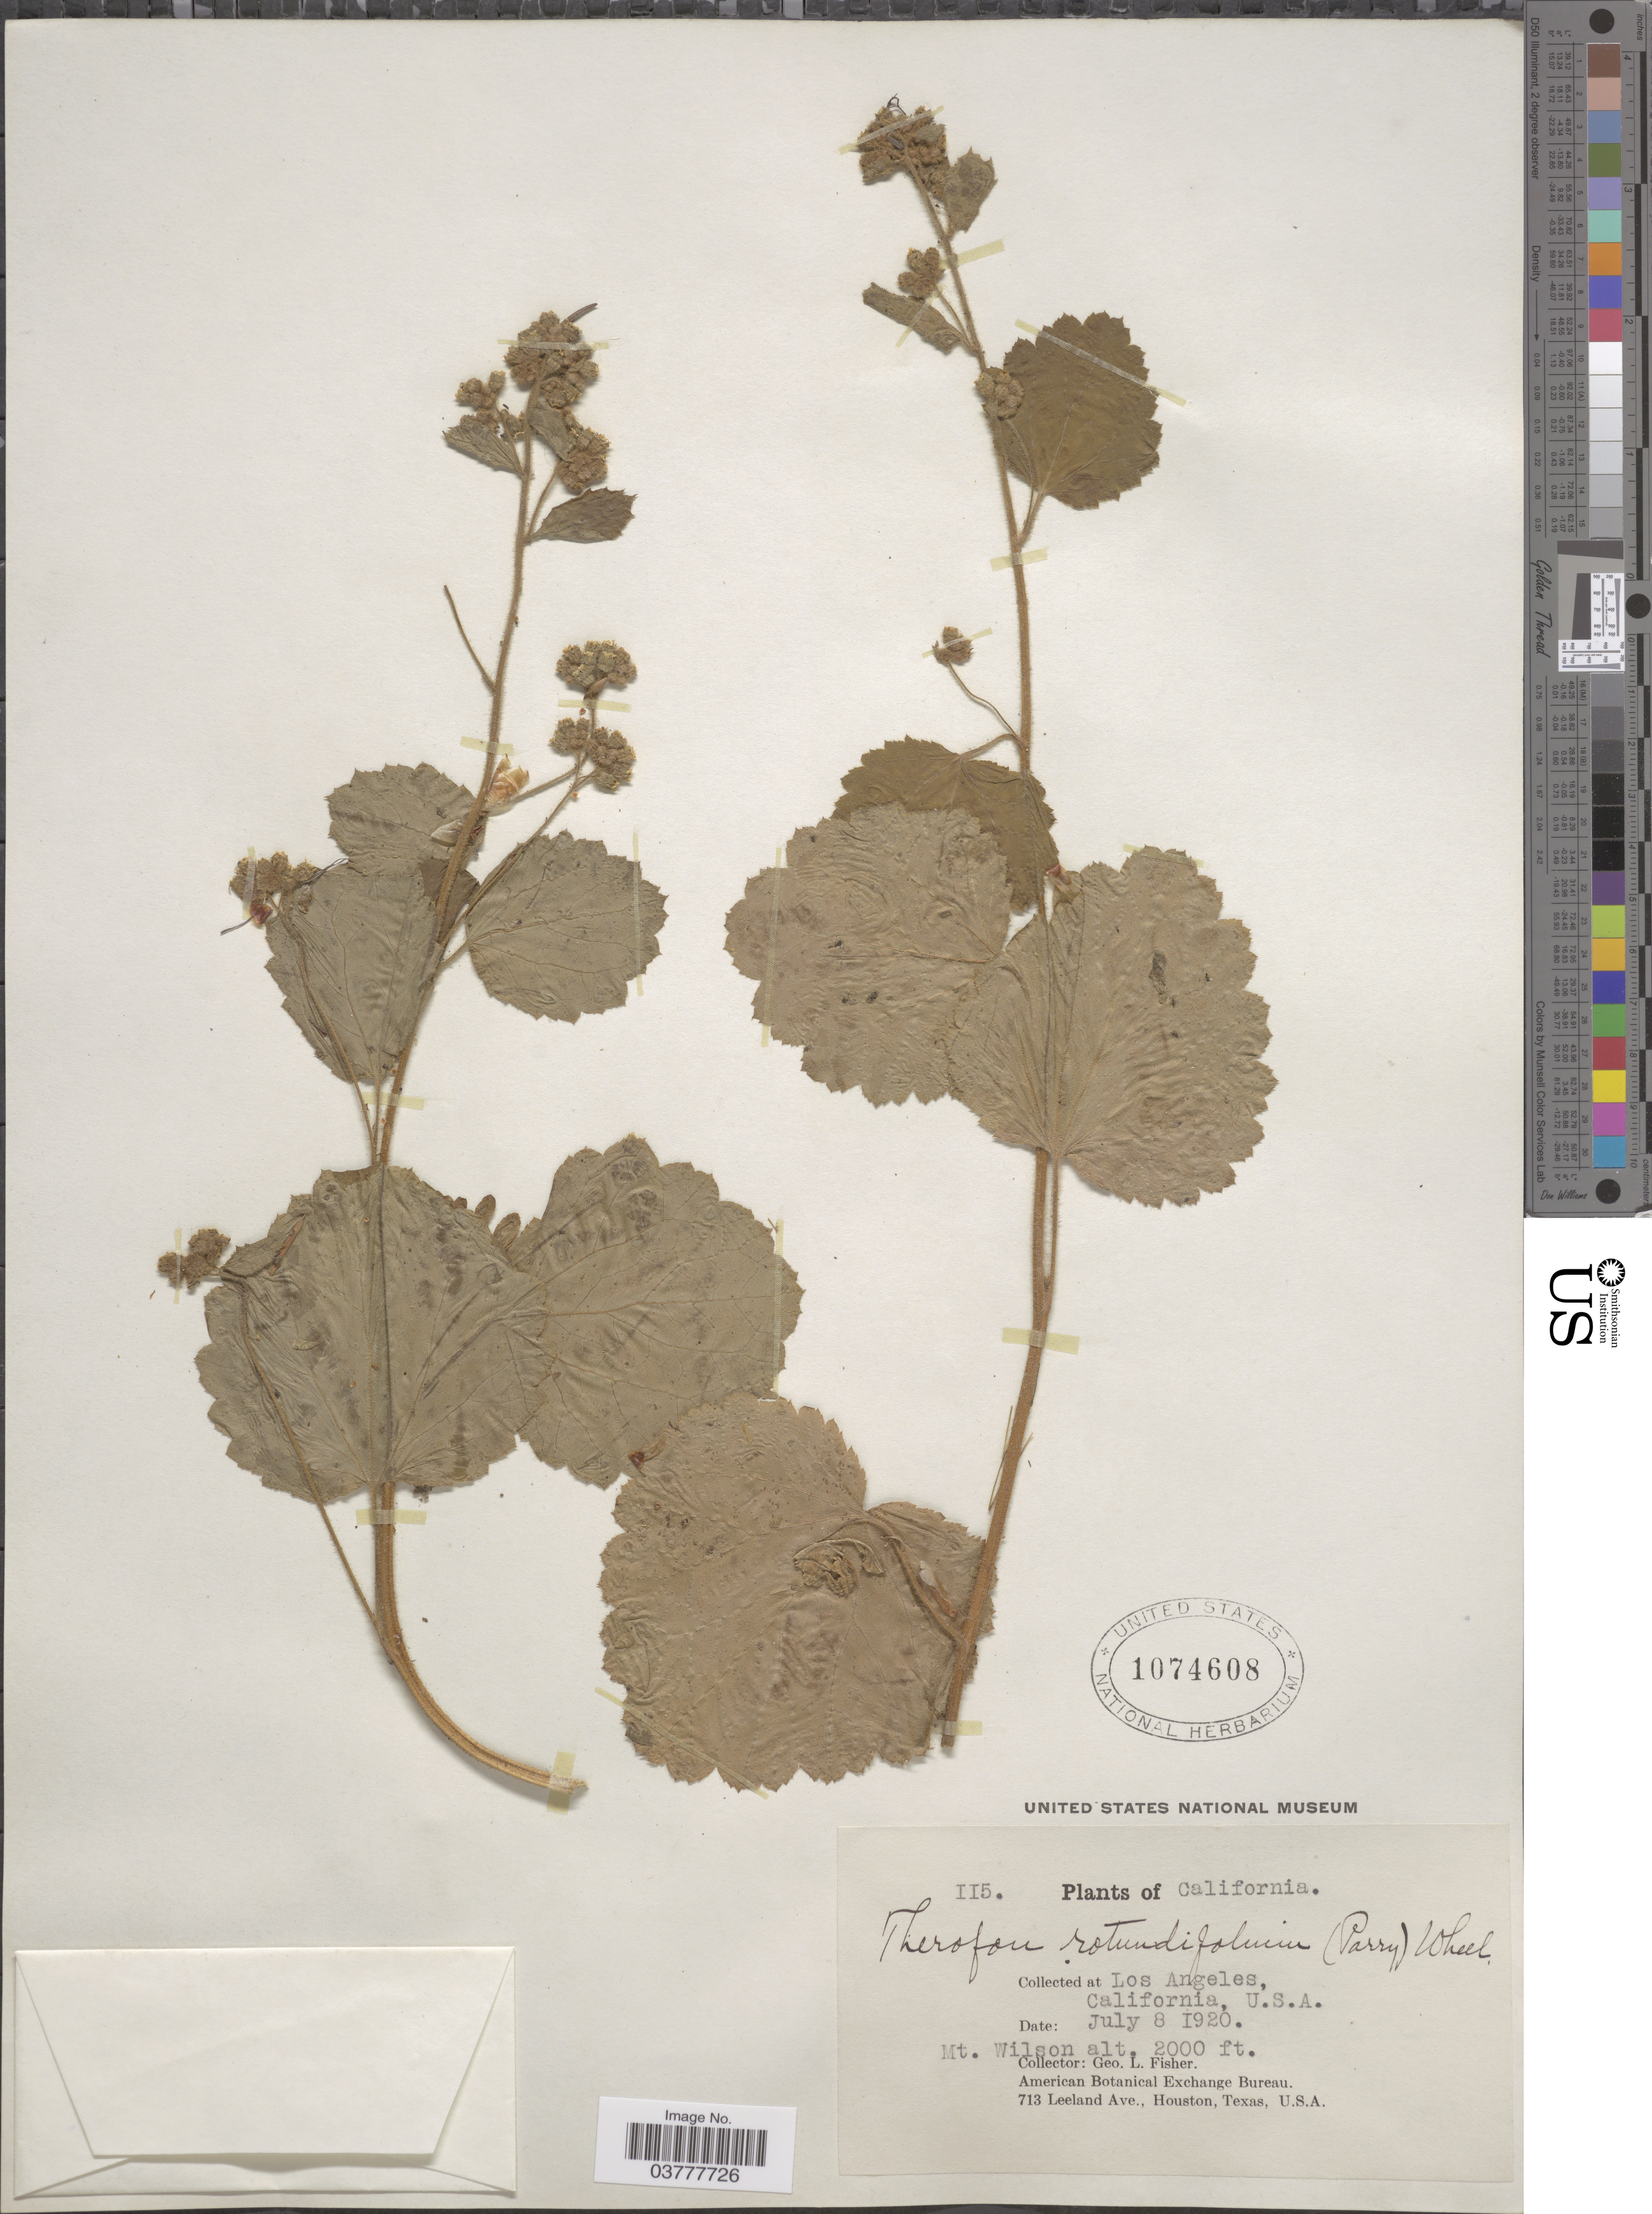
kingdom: Plantae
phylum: Tracheophyta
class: Magnoliopsida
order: Saxifragales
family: Saxifragaceae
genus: Boykinia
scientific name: Boykinia rotundifolia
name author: Parry ex A. Gray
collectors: G. L. Fisher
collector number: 115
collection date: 1920-07-08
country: United States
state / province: California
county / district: Los Angeles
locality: Los Angeles, Mt. Wilson.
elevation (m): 610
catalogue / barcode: US 1074608